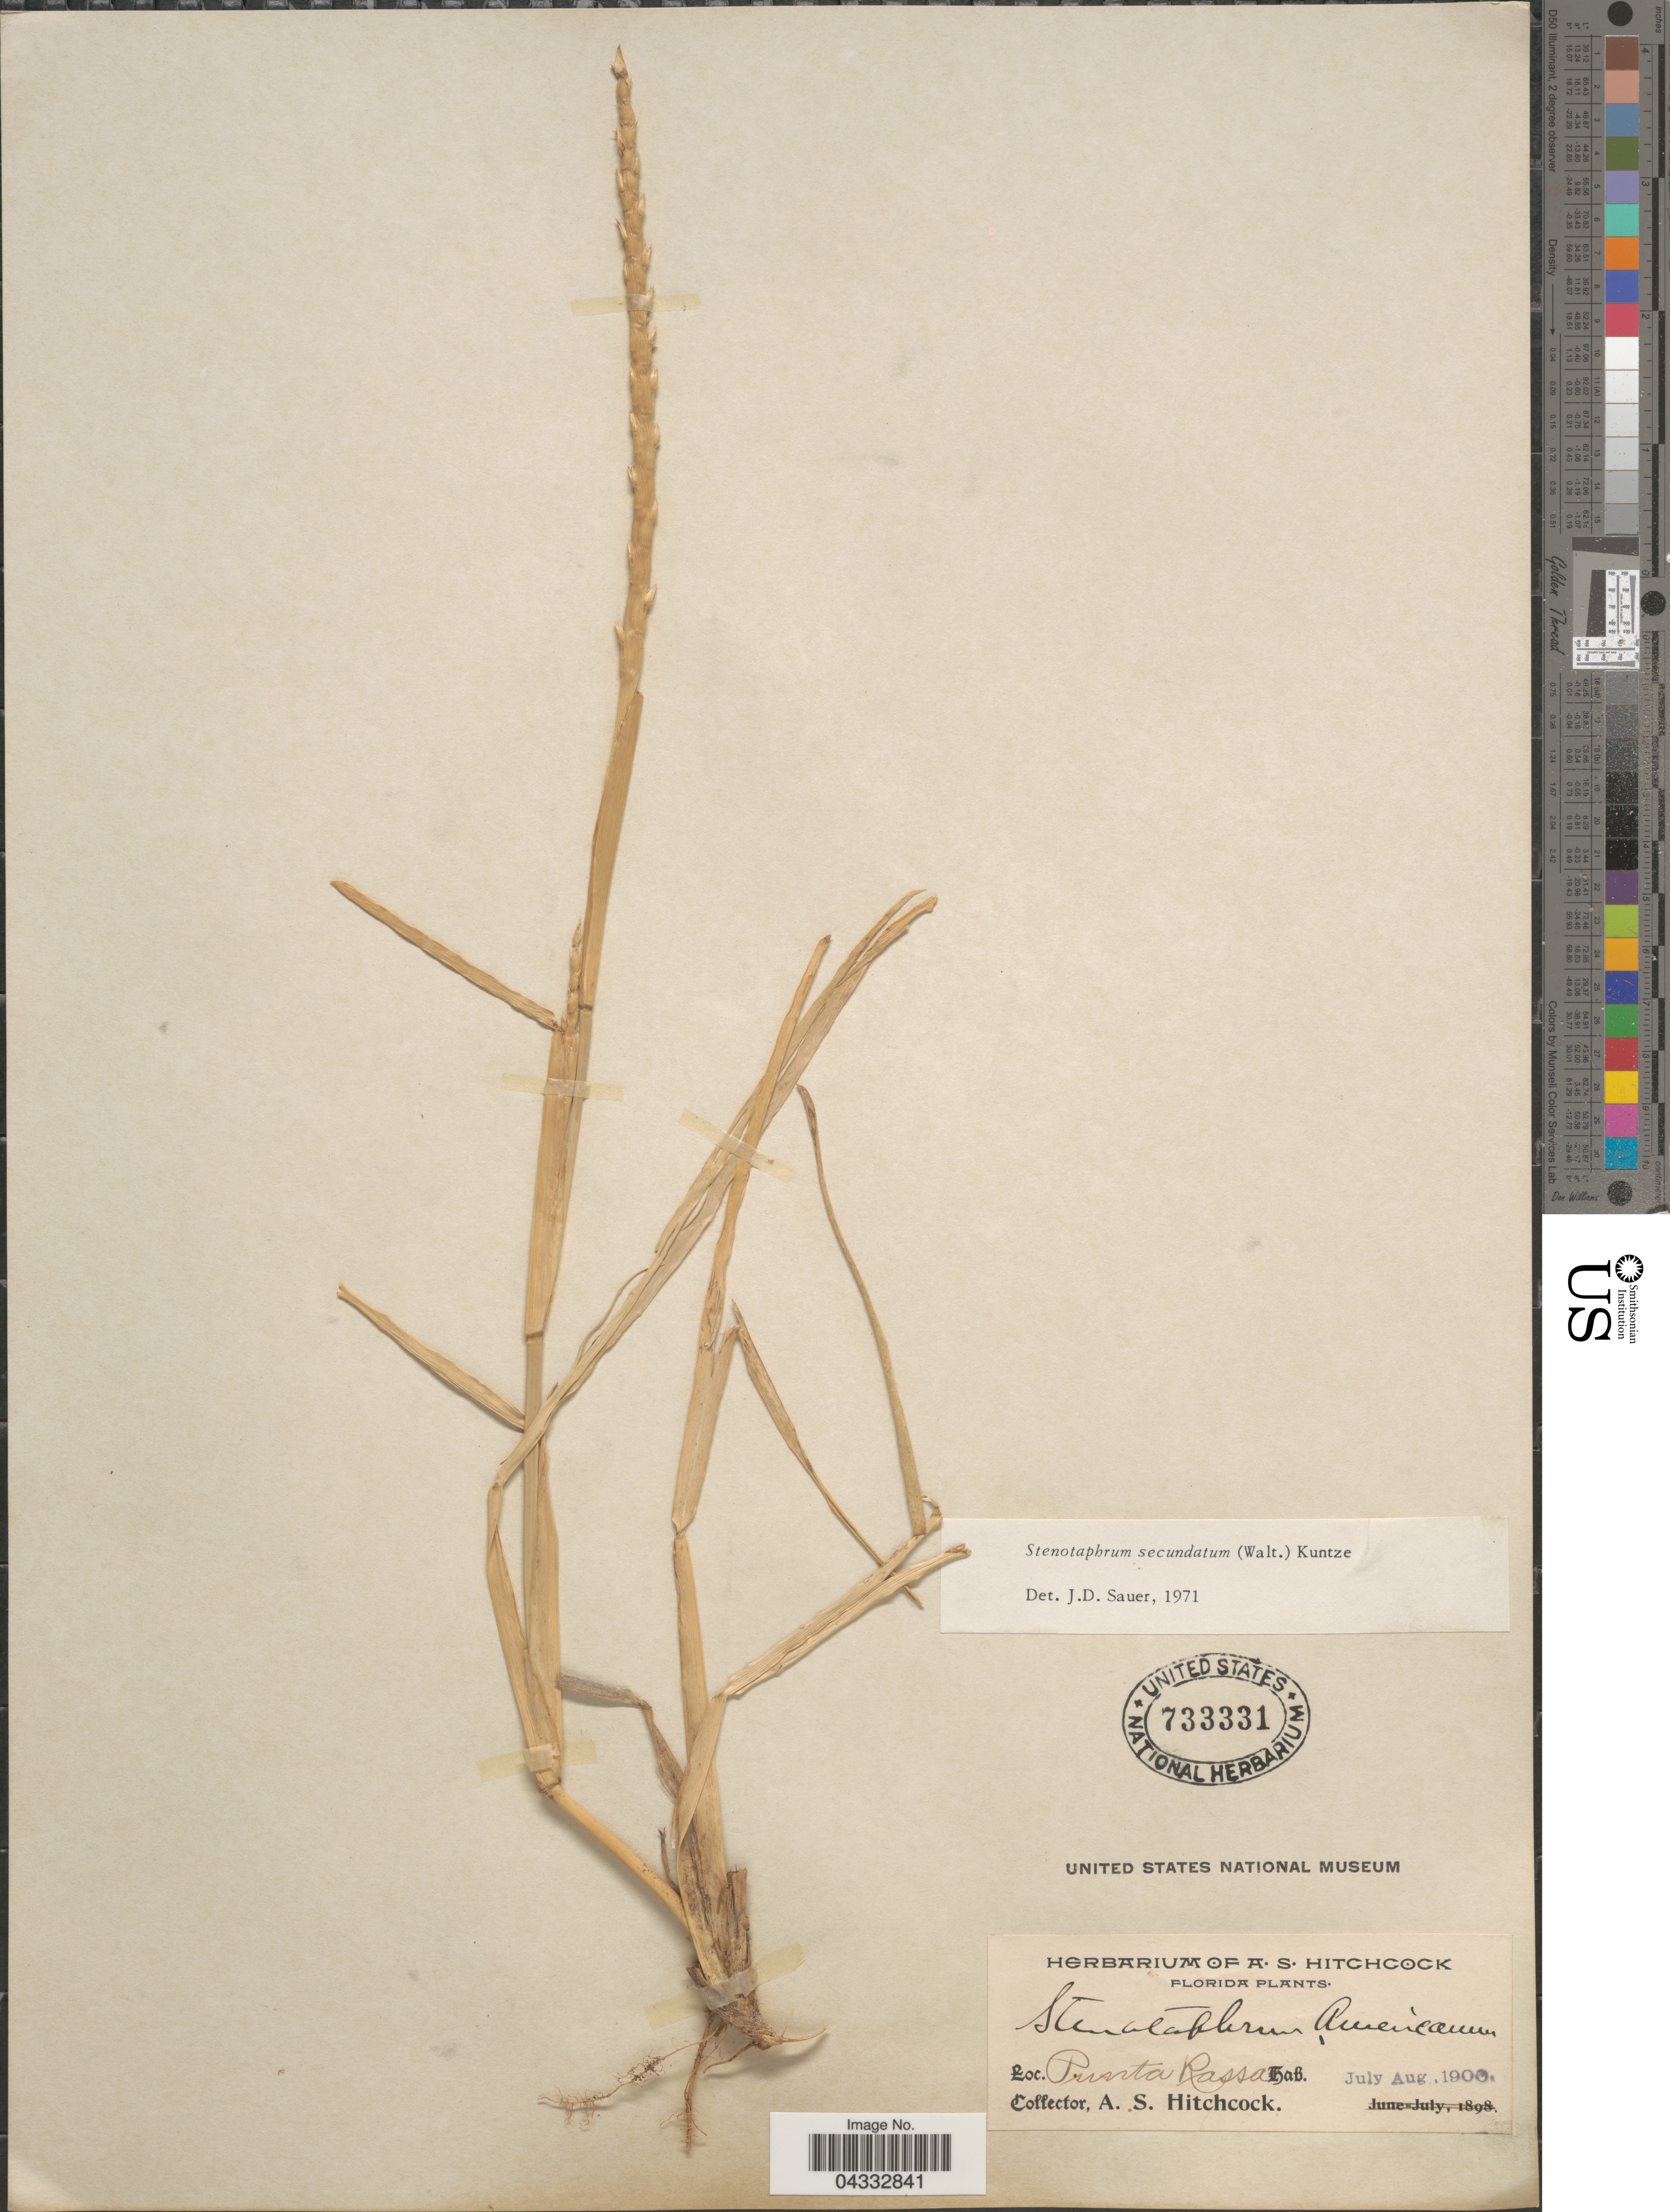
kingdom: Plantae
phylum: Tracheophyta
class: Liliopsida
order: Poales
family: Poaceae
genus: Stenotaphrum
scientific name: Stenotaphrum secundatum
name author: (Walter) Kuntze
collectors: A. S. Hitchcock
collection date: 1900-07/1900-08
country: United States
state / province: Florida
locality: Punta Rassa.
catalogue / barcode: US 733331